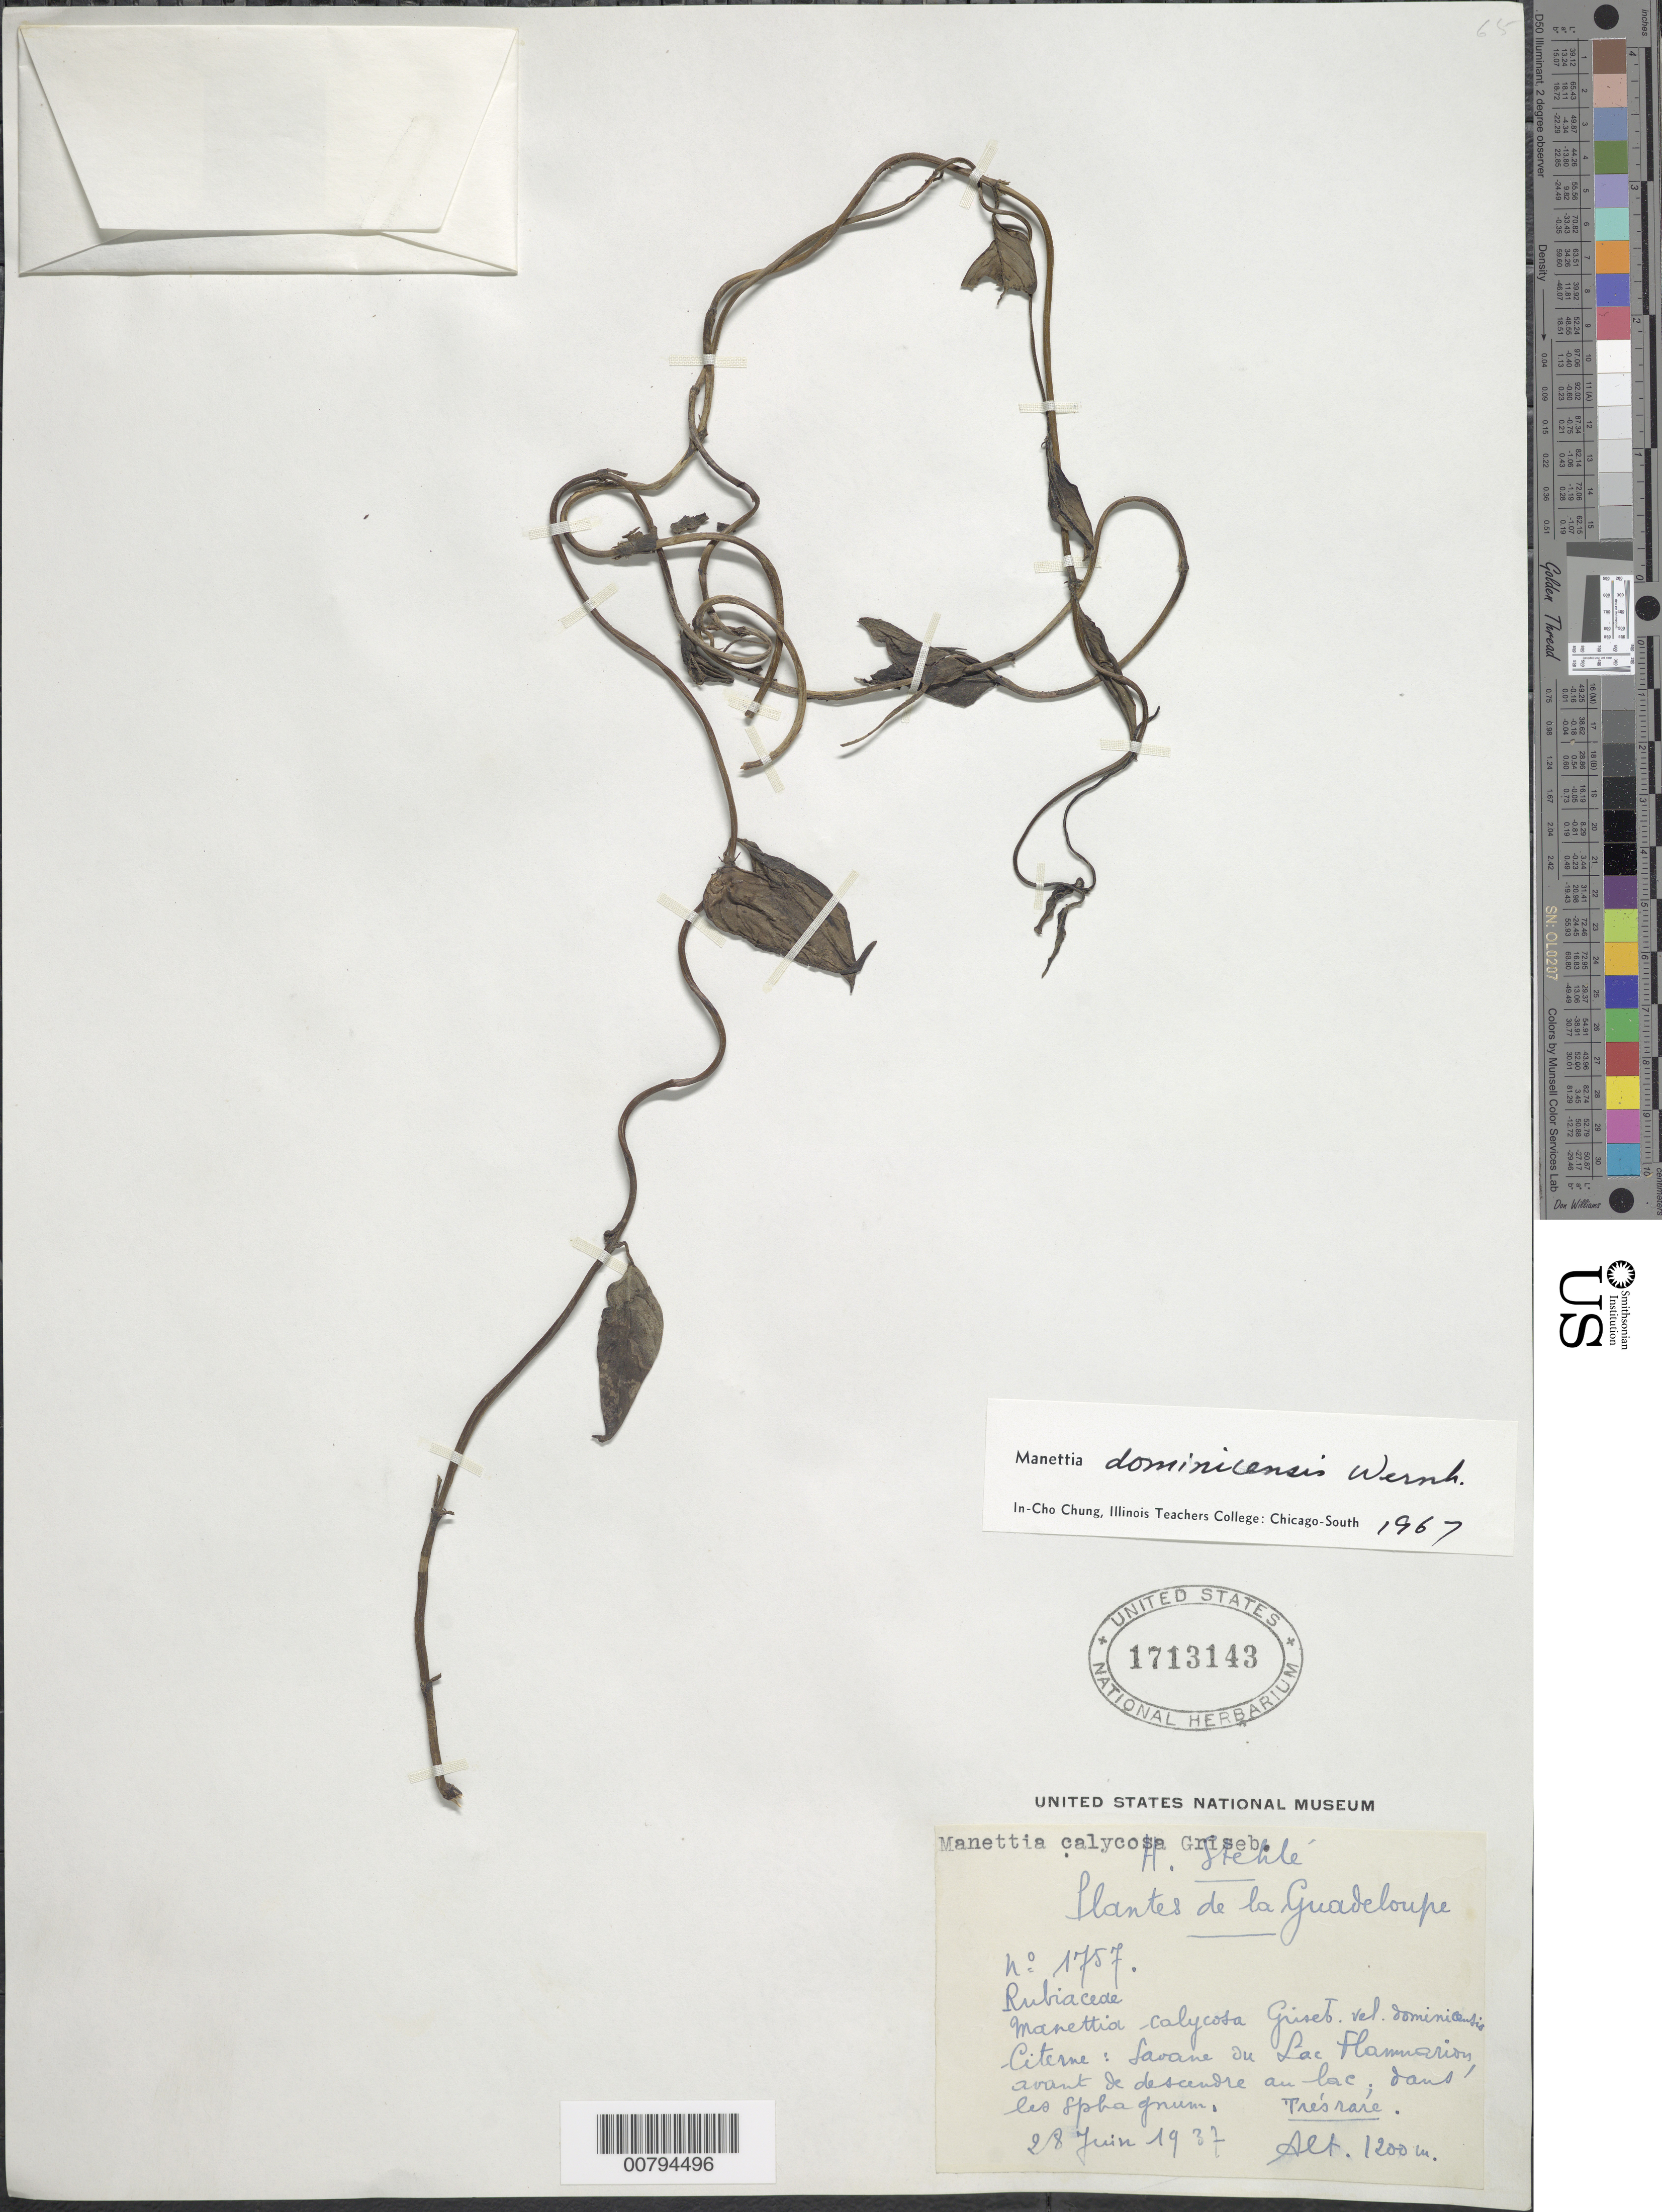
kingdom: Plantae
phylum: Tracheophyta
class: Magnoliopsida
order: Gentianales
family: Rubiaceae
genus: Manettia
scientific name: Manettia dominicensis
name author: Wernham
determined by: Chung, In Cho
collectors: H. Stehlé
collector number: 1757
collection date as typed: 28 Jun 1937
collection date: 1937-06-28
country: Guadeloupe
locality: Citerne: Savane du Lac Flamuarion (sp?) avant de descendre au lac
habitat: Dans les sphagnum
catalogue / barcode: US 1713143